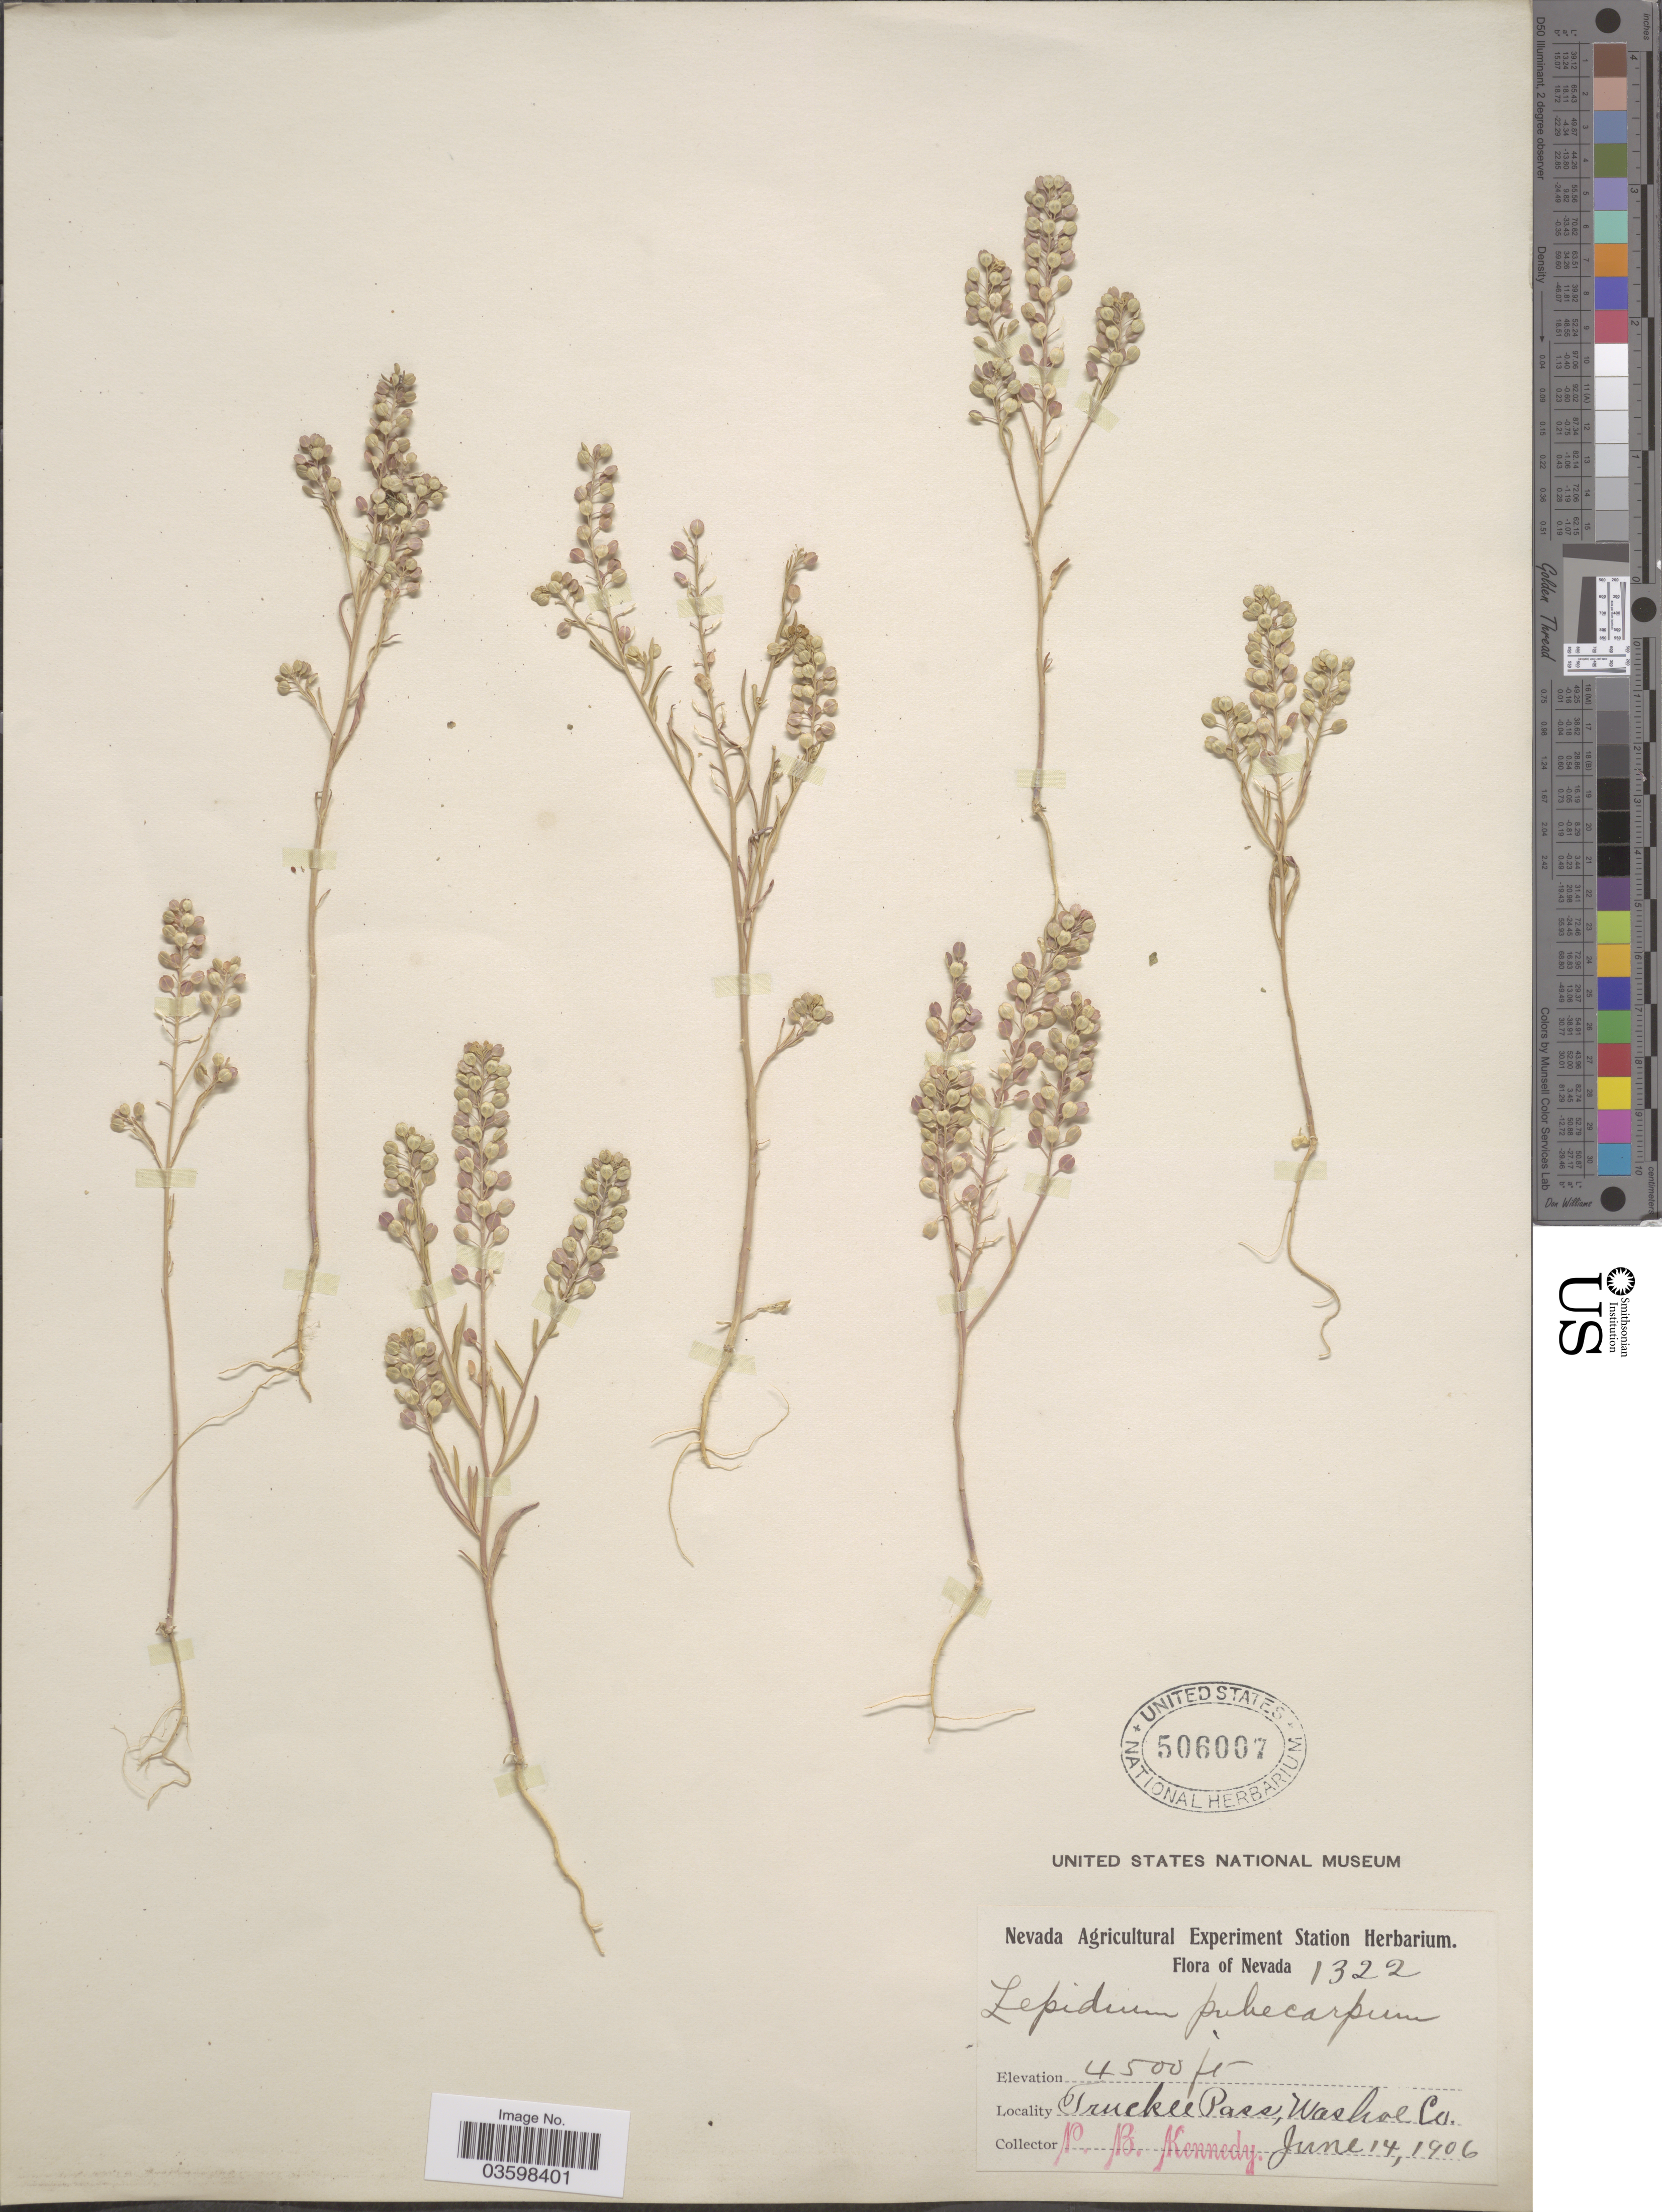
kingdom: Plantae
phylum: Tracheophyta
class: Magnoliopsida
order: Brassicales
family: Brassicaceae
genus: Lepidium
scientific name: Lepidium densiflorum var. pubecarpum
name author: (A. Nelson) Thell.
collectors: P. B. Kennedy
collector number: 1322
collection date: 1906-06-14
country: United States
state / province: Nevada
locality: Truckee Pass, Washoe Co.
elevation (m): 1372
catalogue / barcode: US 506007